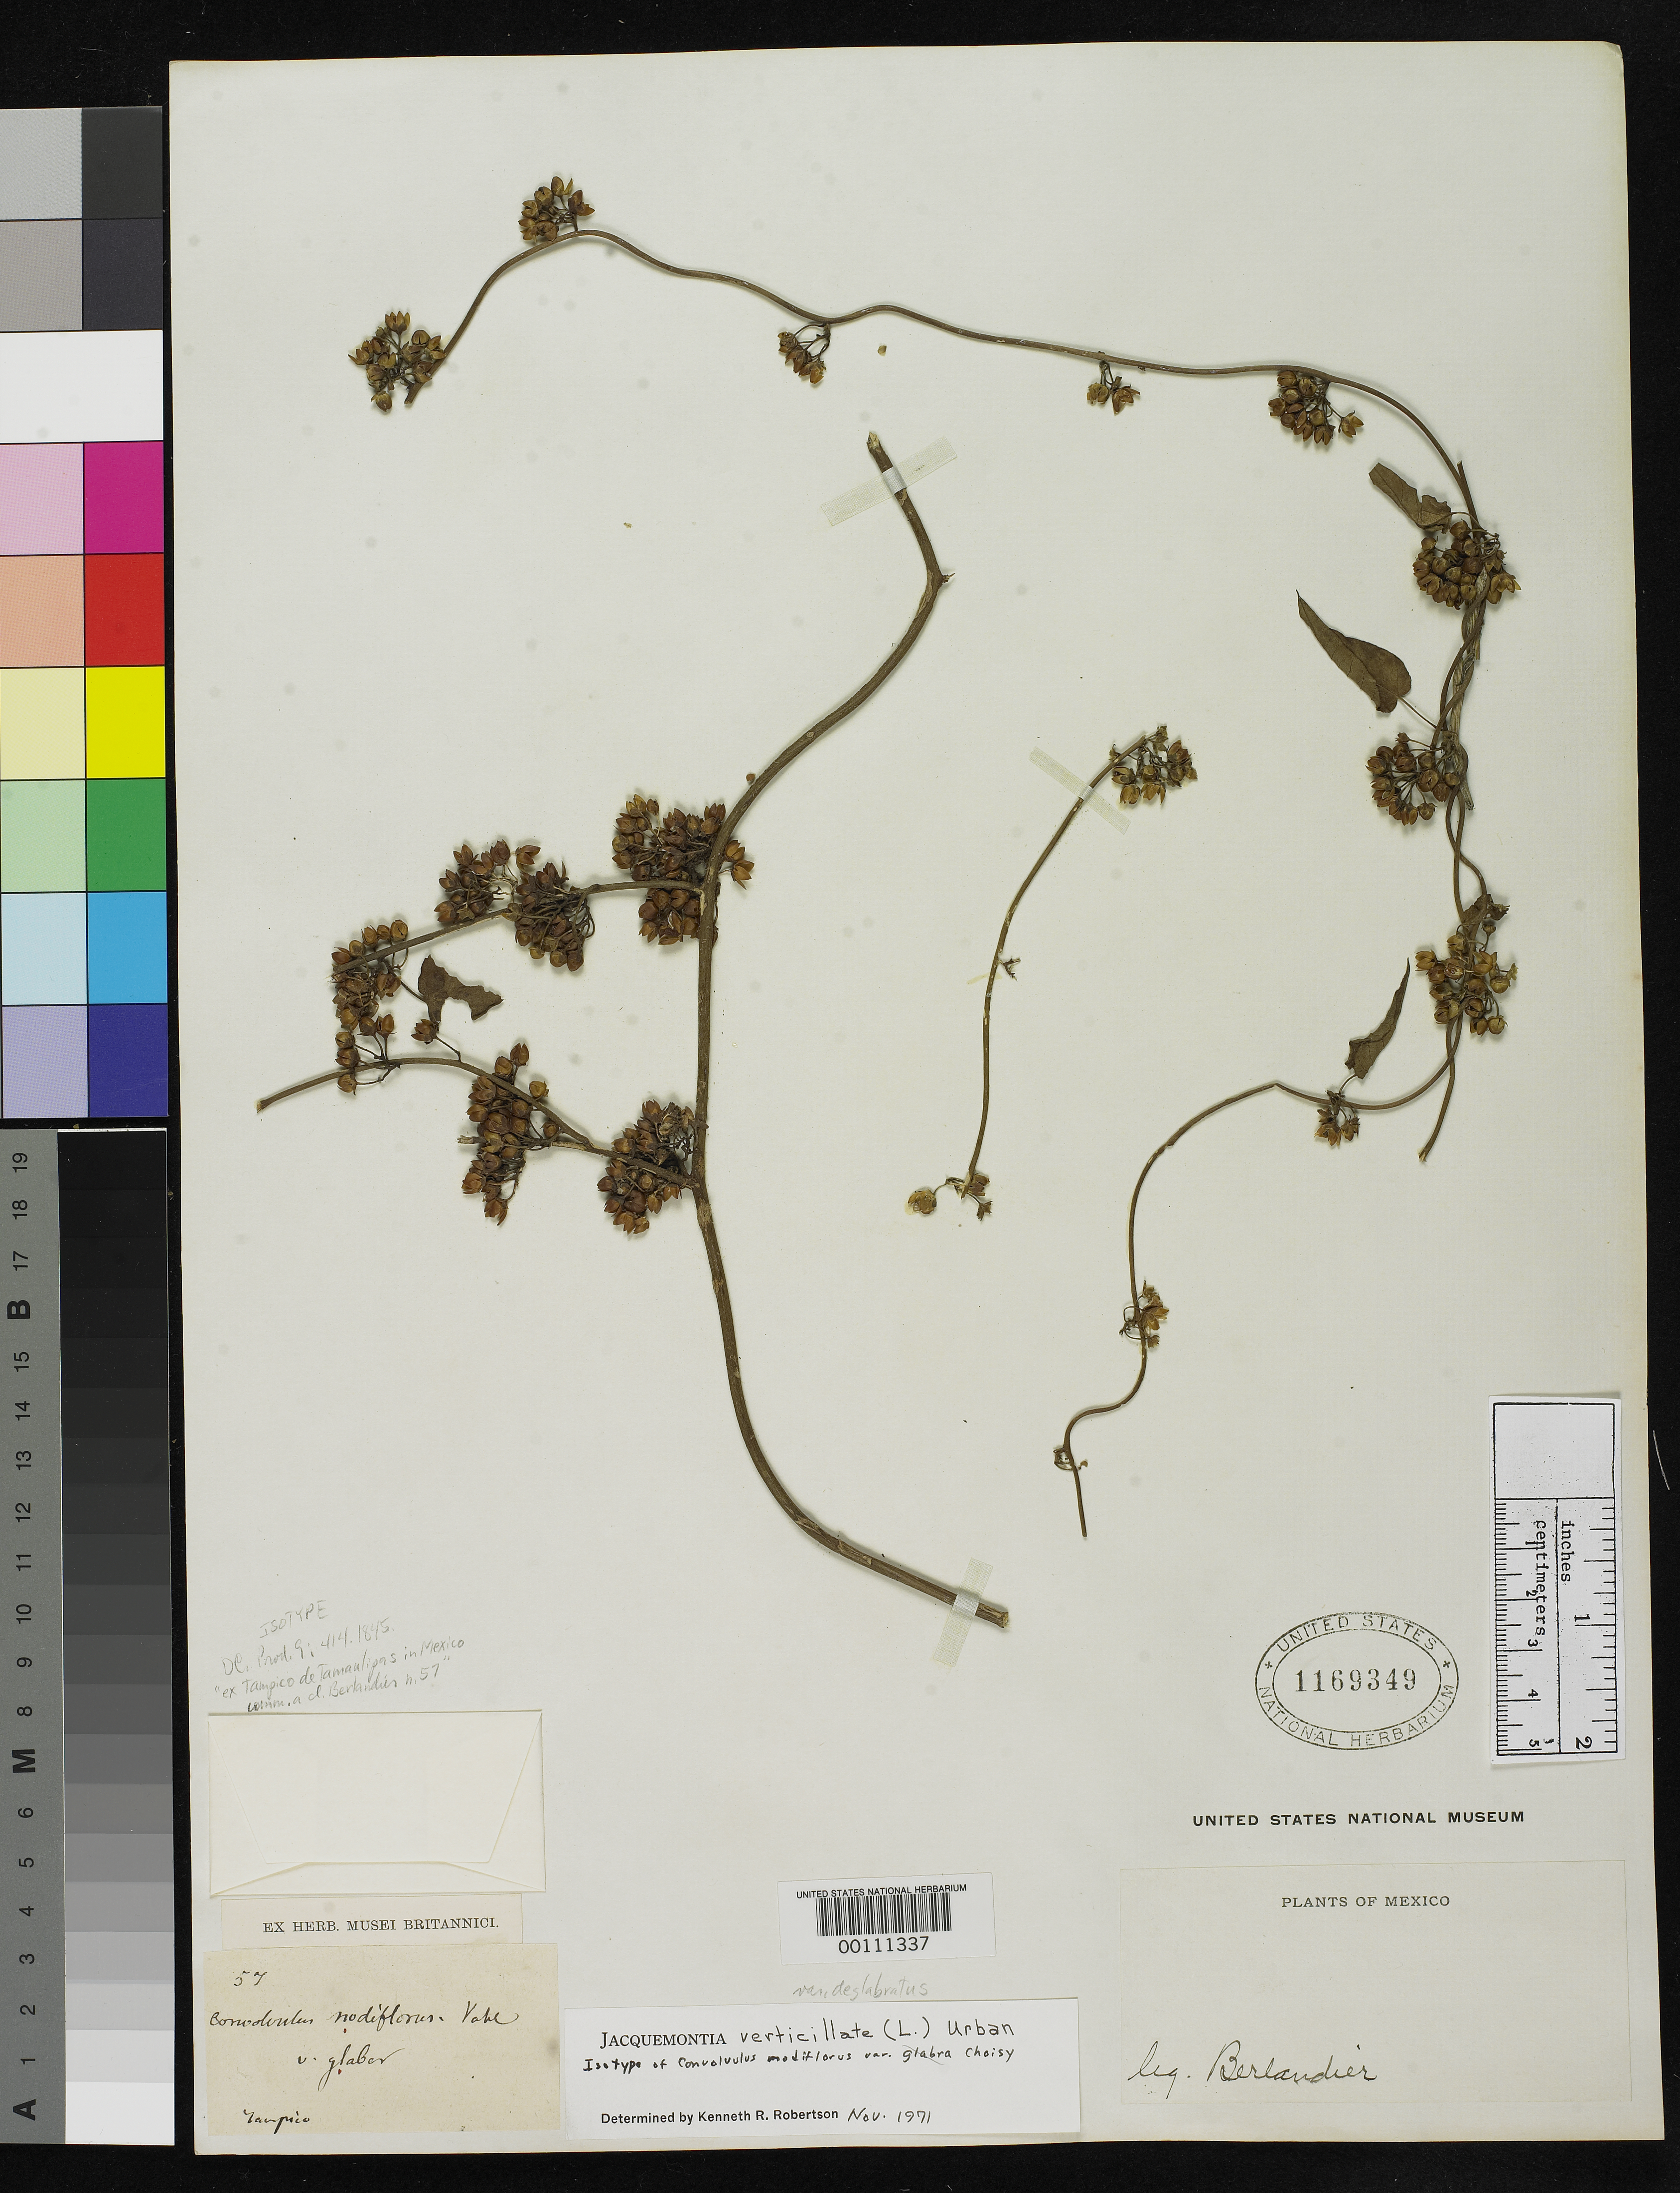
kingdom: Plantae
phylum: Tracheophyta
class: Magnoliopsida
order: Solanales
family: Convolvulaceae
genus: Convolvulus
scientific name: Convolvulus nodiflorus var. deglabratus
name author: Choisy in DC.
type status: Isotype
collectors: J. L. Berlandier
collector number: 57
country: Mexico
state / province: Tamaulipas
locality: Tampico.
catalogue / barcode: US 1169349